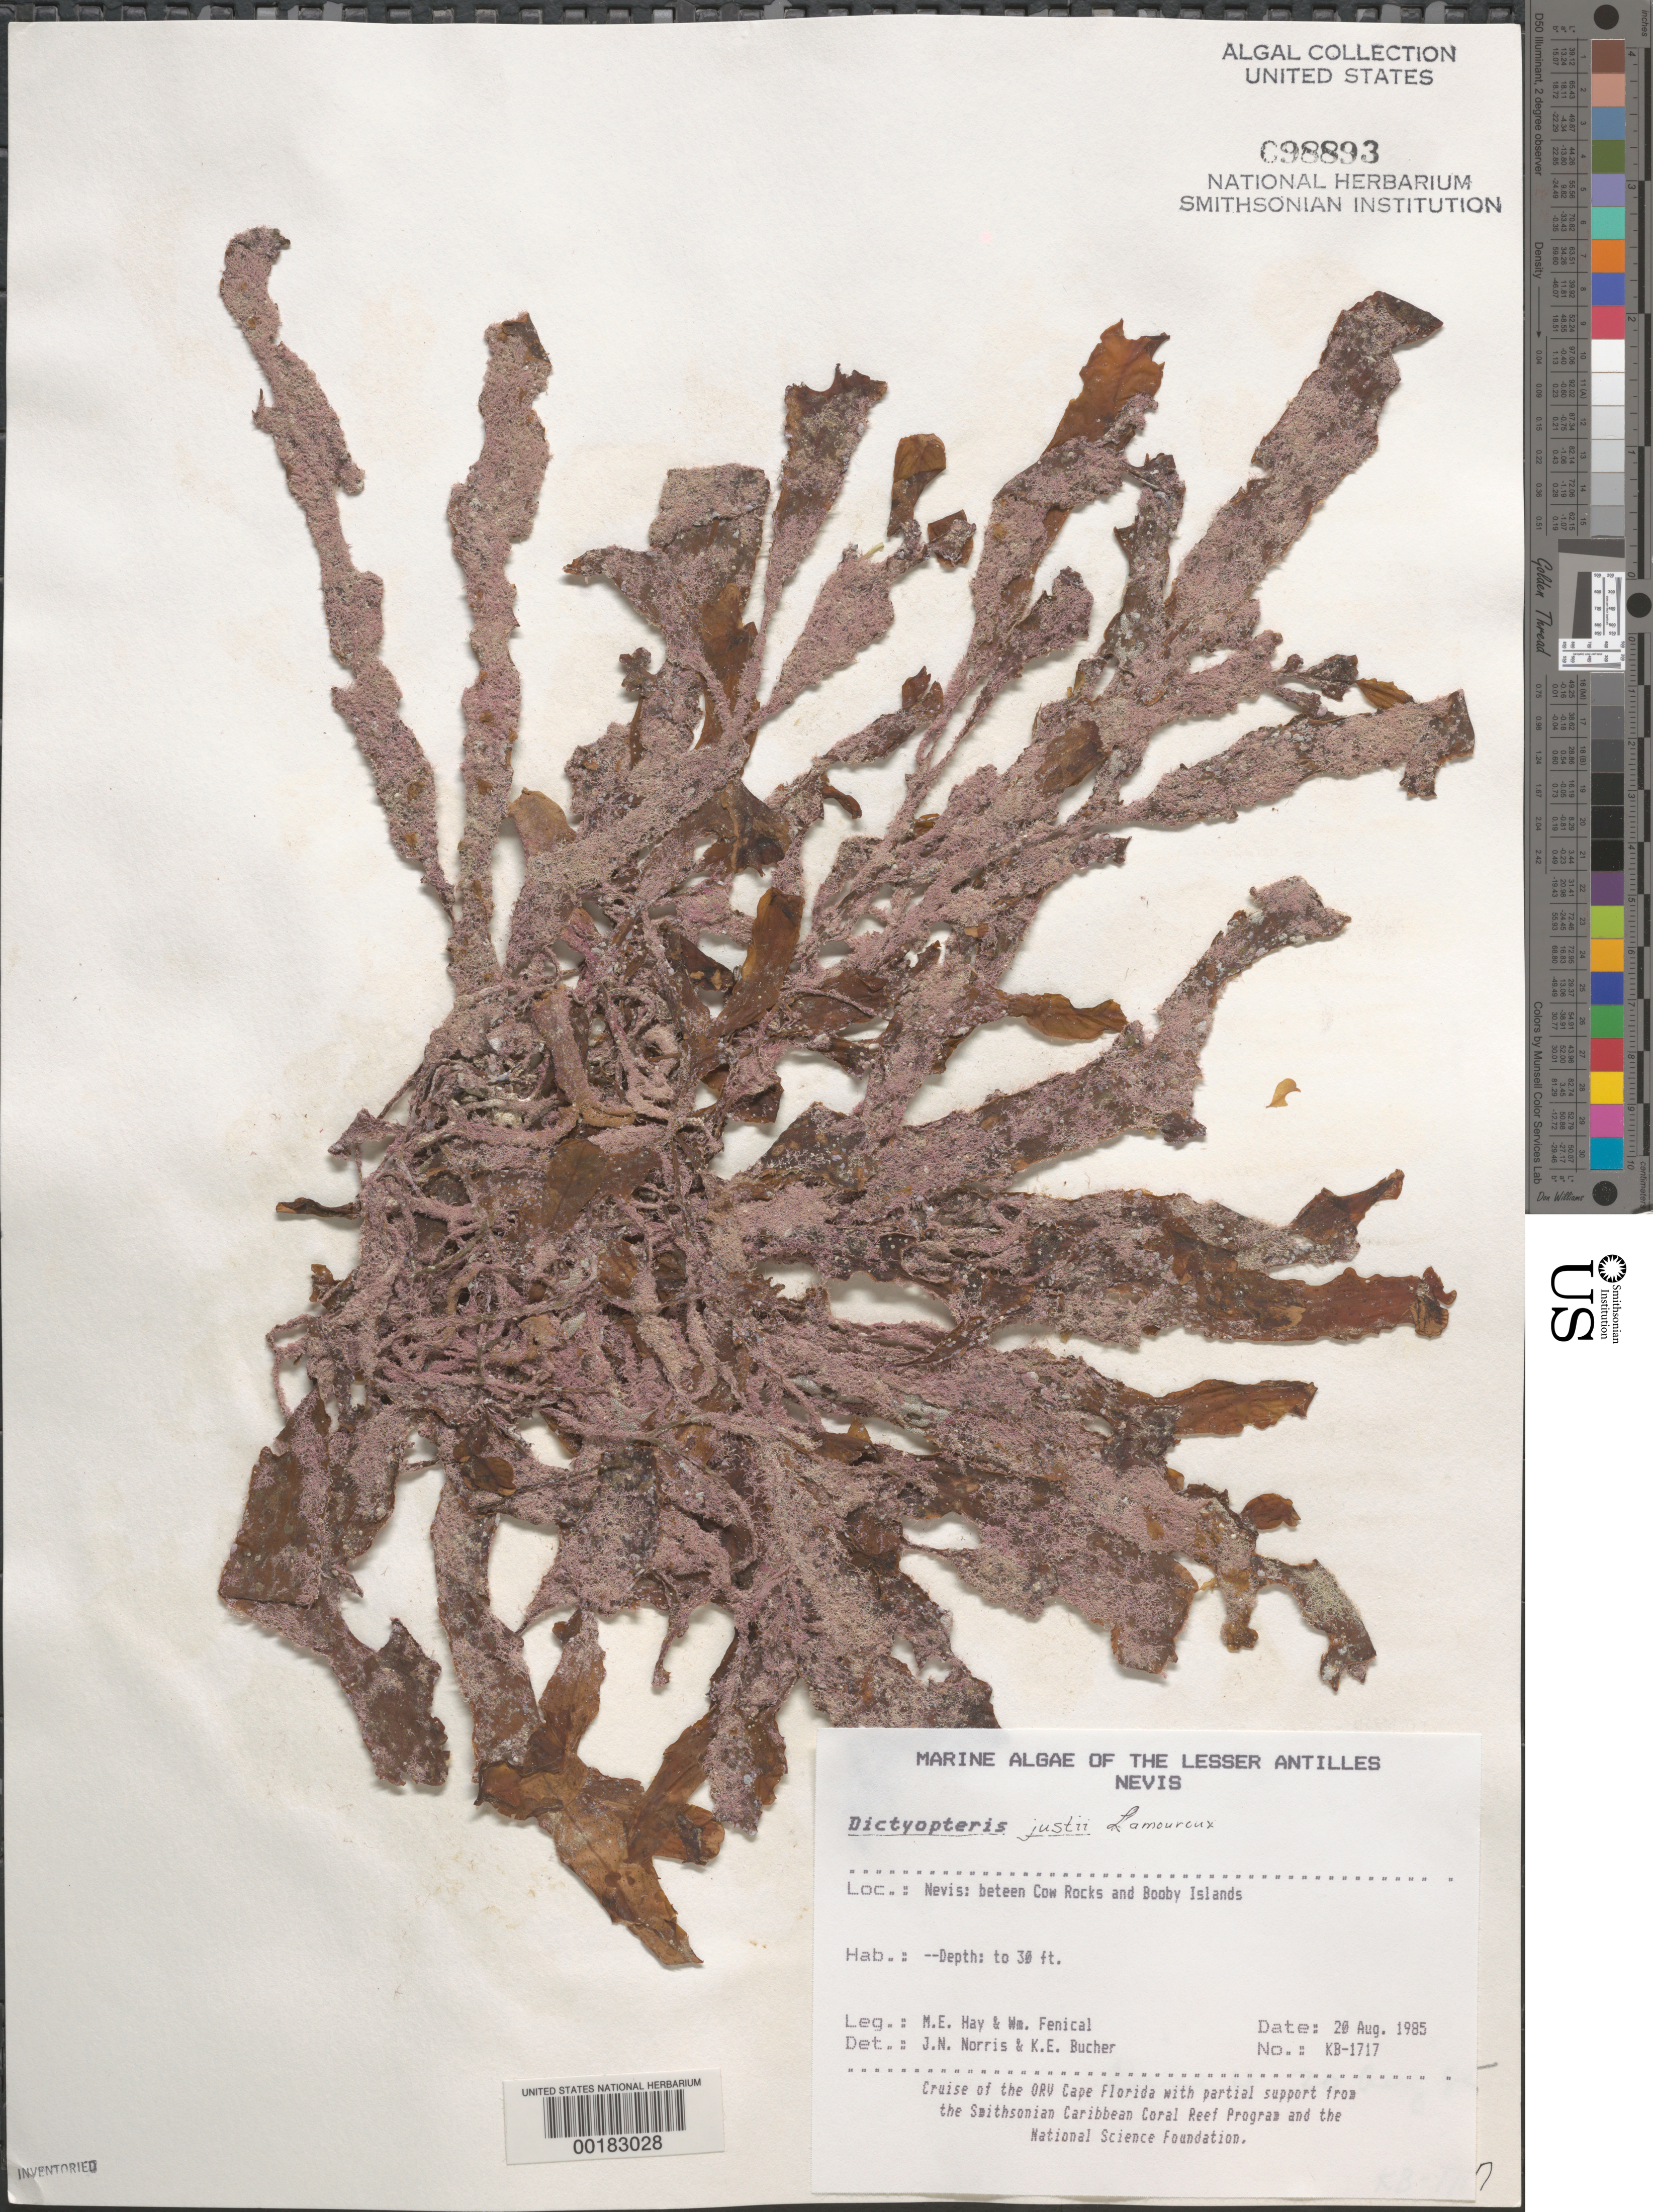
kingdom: Chromista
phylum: Ochrophyta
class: Phaeophyceae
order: Dictyotales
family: Dictyotaceae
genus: Dictyopteris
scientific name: Dictyopteris justii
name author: J.V.Lamouroux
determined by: Norris, J. N.; Bucher, K. E.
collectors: M. E. Hay & W. Fenical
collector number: KB-1717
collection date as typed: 20 Aug 1985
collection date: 1985-08-20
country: St. Christopher-Nevis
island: Nevis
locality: Between Cow Rocks and Booby Island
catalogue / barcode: US 98893